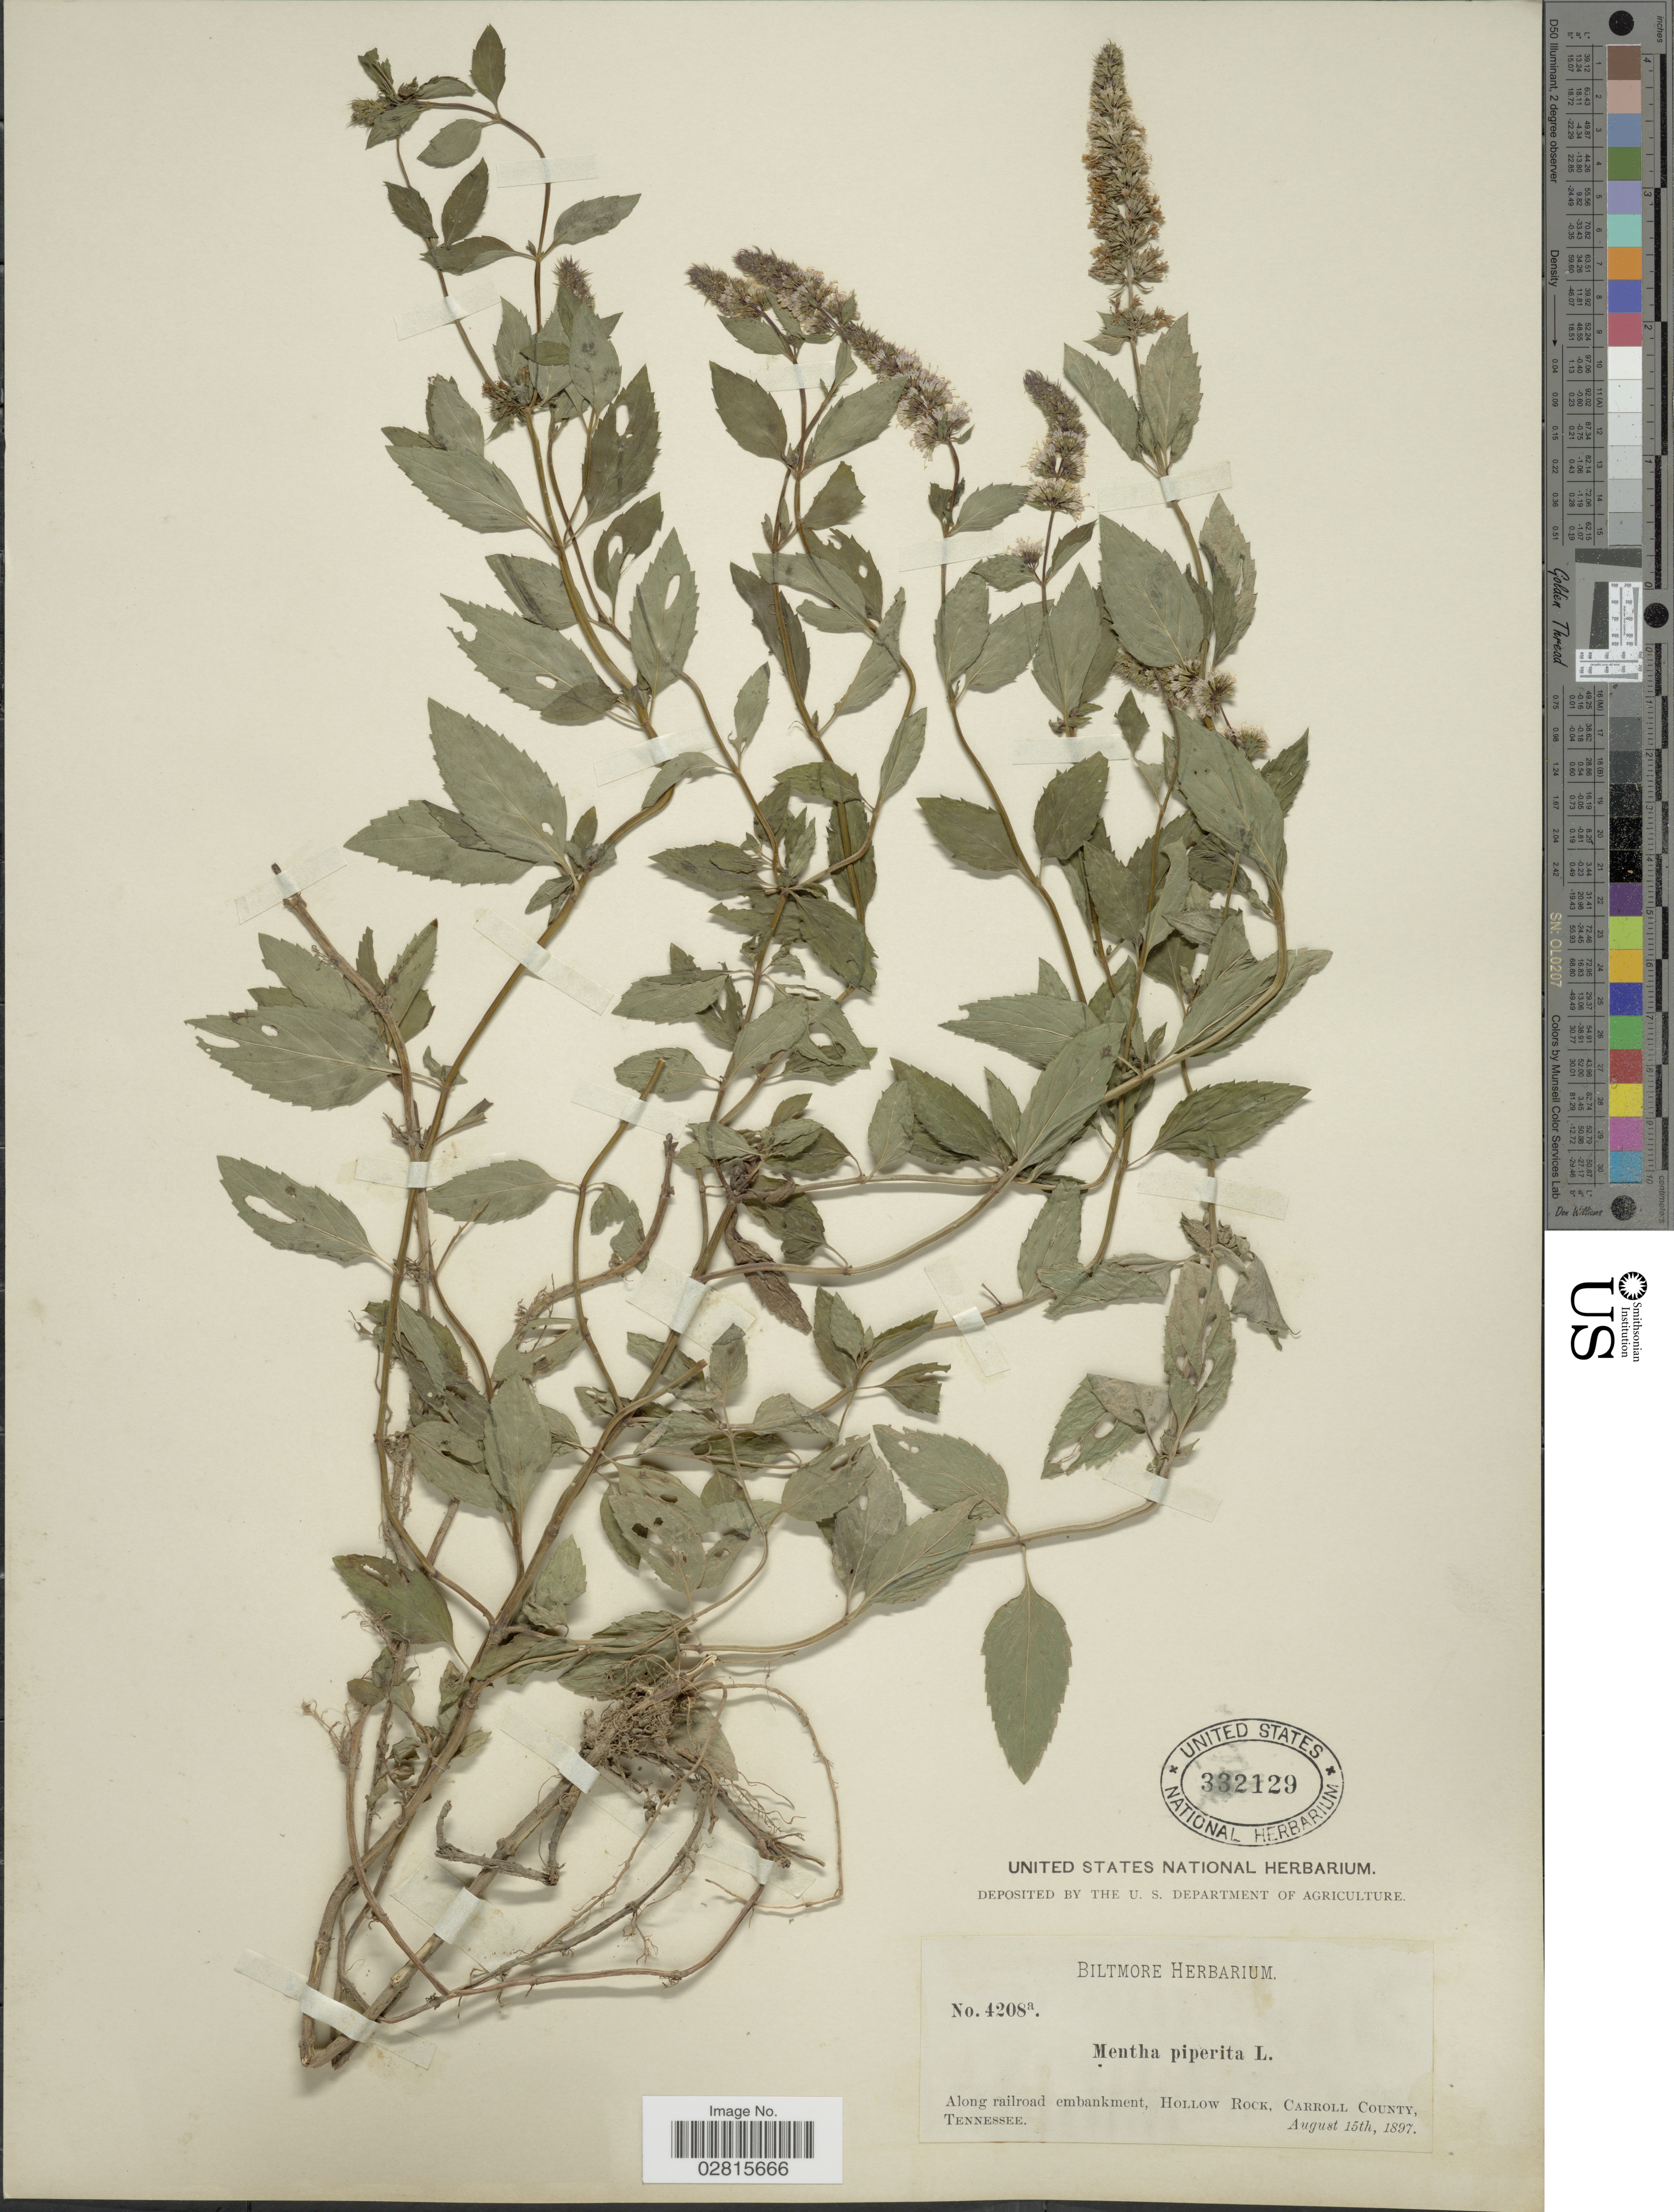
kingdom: Plantae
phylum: Tracheophyta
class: Magnoliopsida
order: Lamiales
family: Lamiaceae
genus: Mentha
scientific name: Mentha x piperita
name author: L.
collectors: ex herb. Biltmore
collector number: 4208a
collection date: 1897-08-15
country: United States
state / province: Tennessee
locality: Along railroad embankment, Hollow Rock, Carroll County.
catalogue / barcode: US 332129